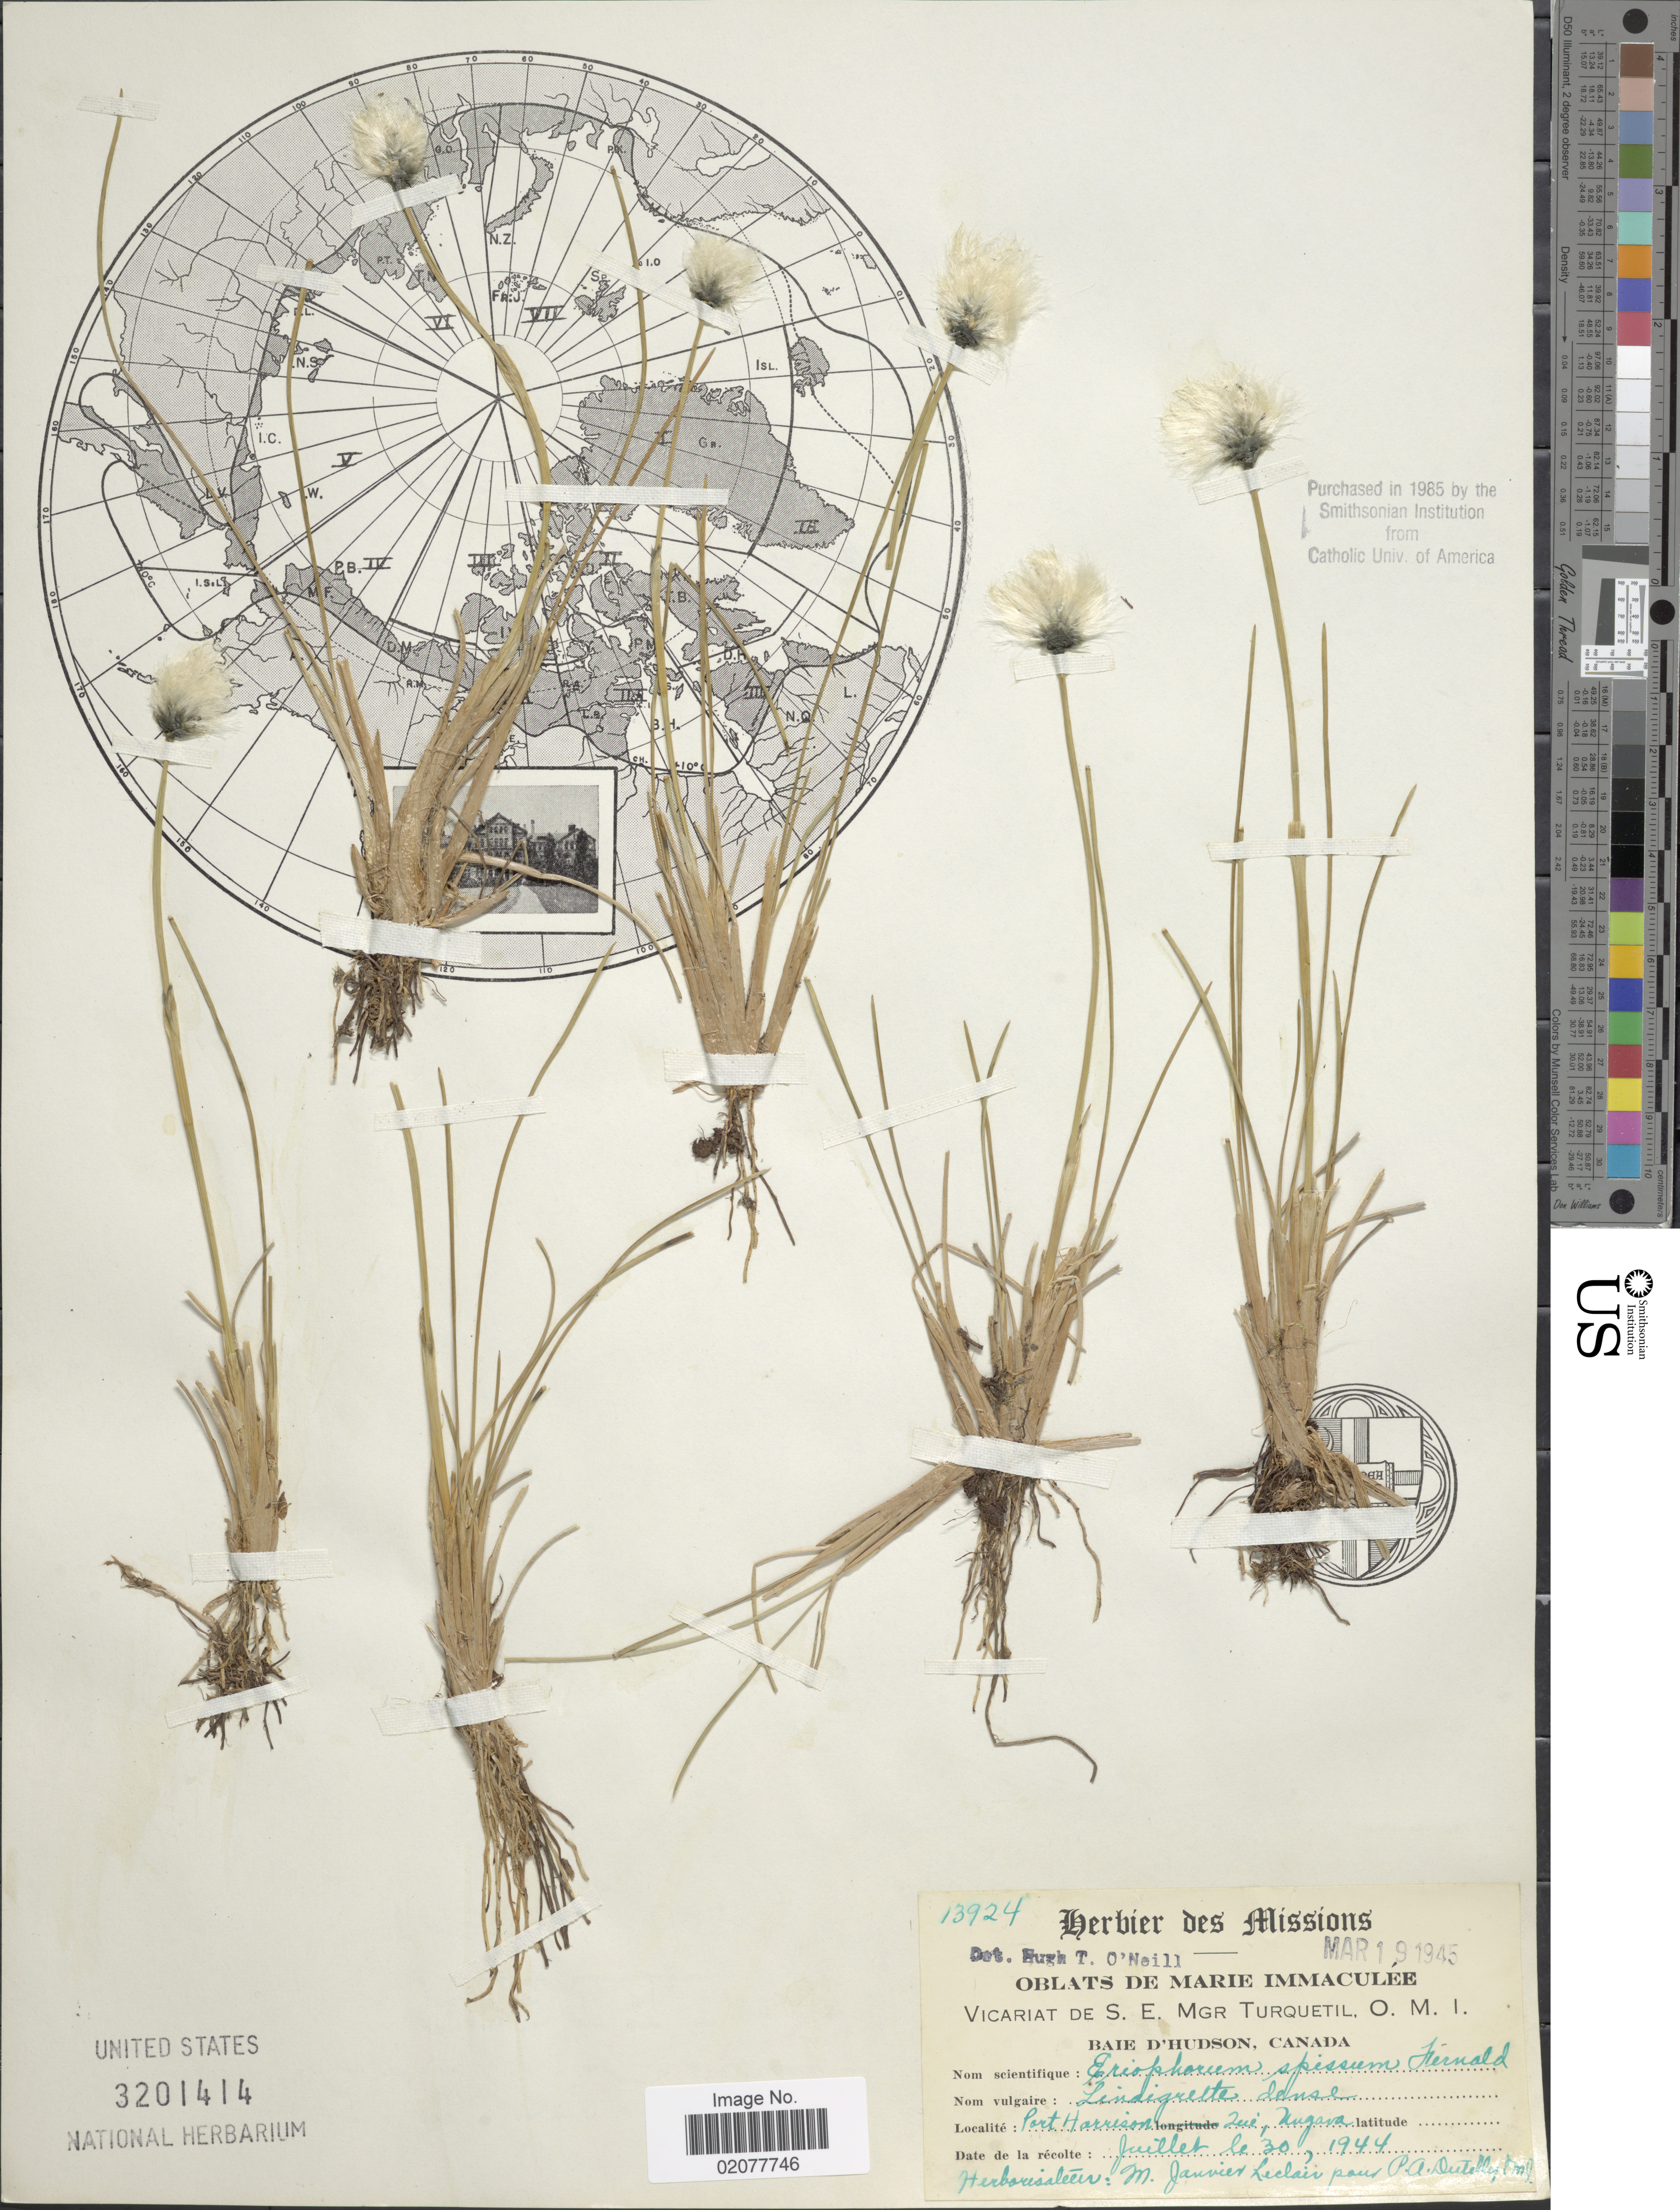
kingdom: Plantae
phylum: Tracheophyta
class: Liliopsida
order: Poales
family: Cyperaceae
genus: Eriophorum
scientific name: Eriophorum spissum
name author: Fernald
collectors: M. Leclair & P. Dutellez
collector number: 13924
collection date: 1944-07-30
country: Canada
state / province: Quebec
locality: Baie D'Hudson. Port Harrison. Qué., Ungava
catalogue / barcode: US 3201414